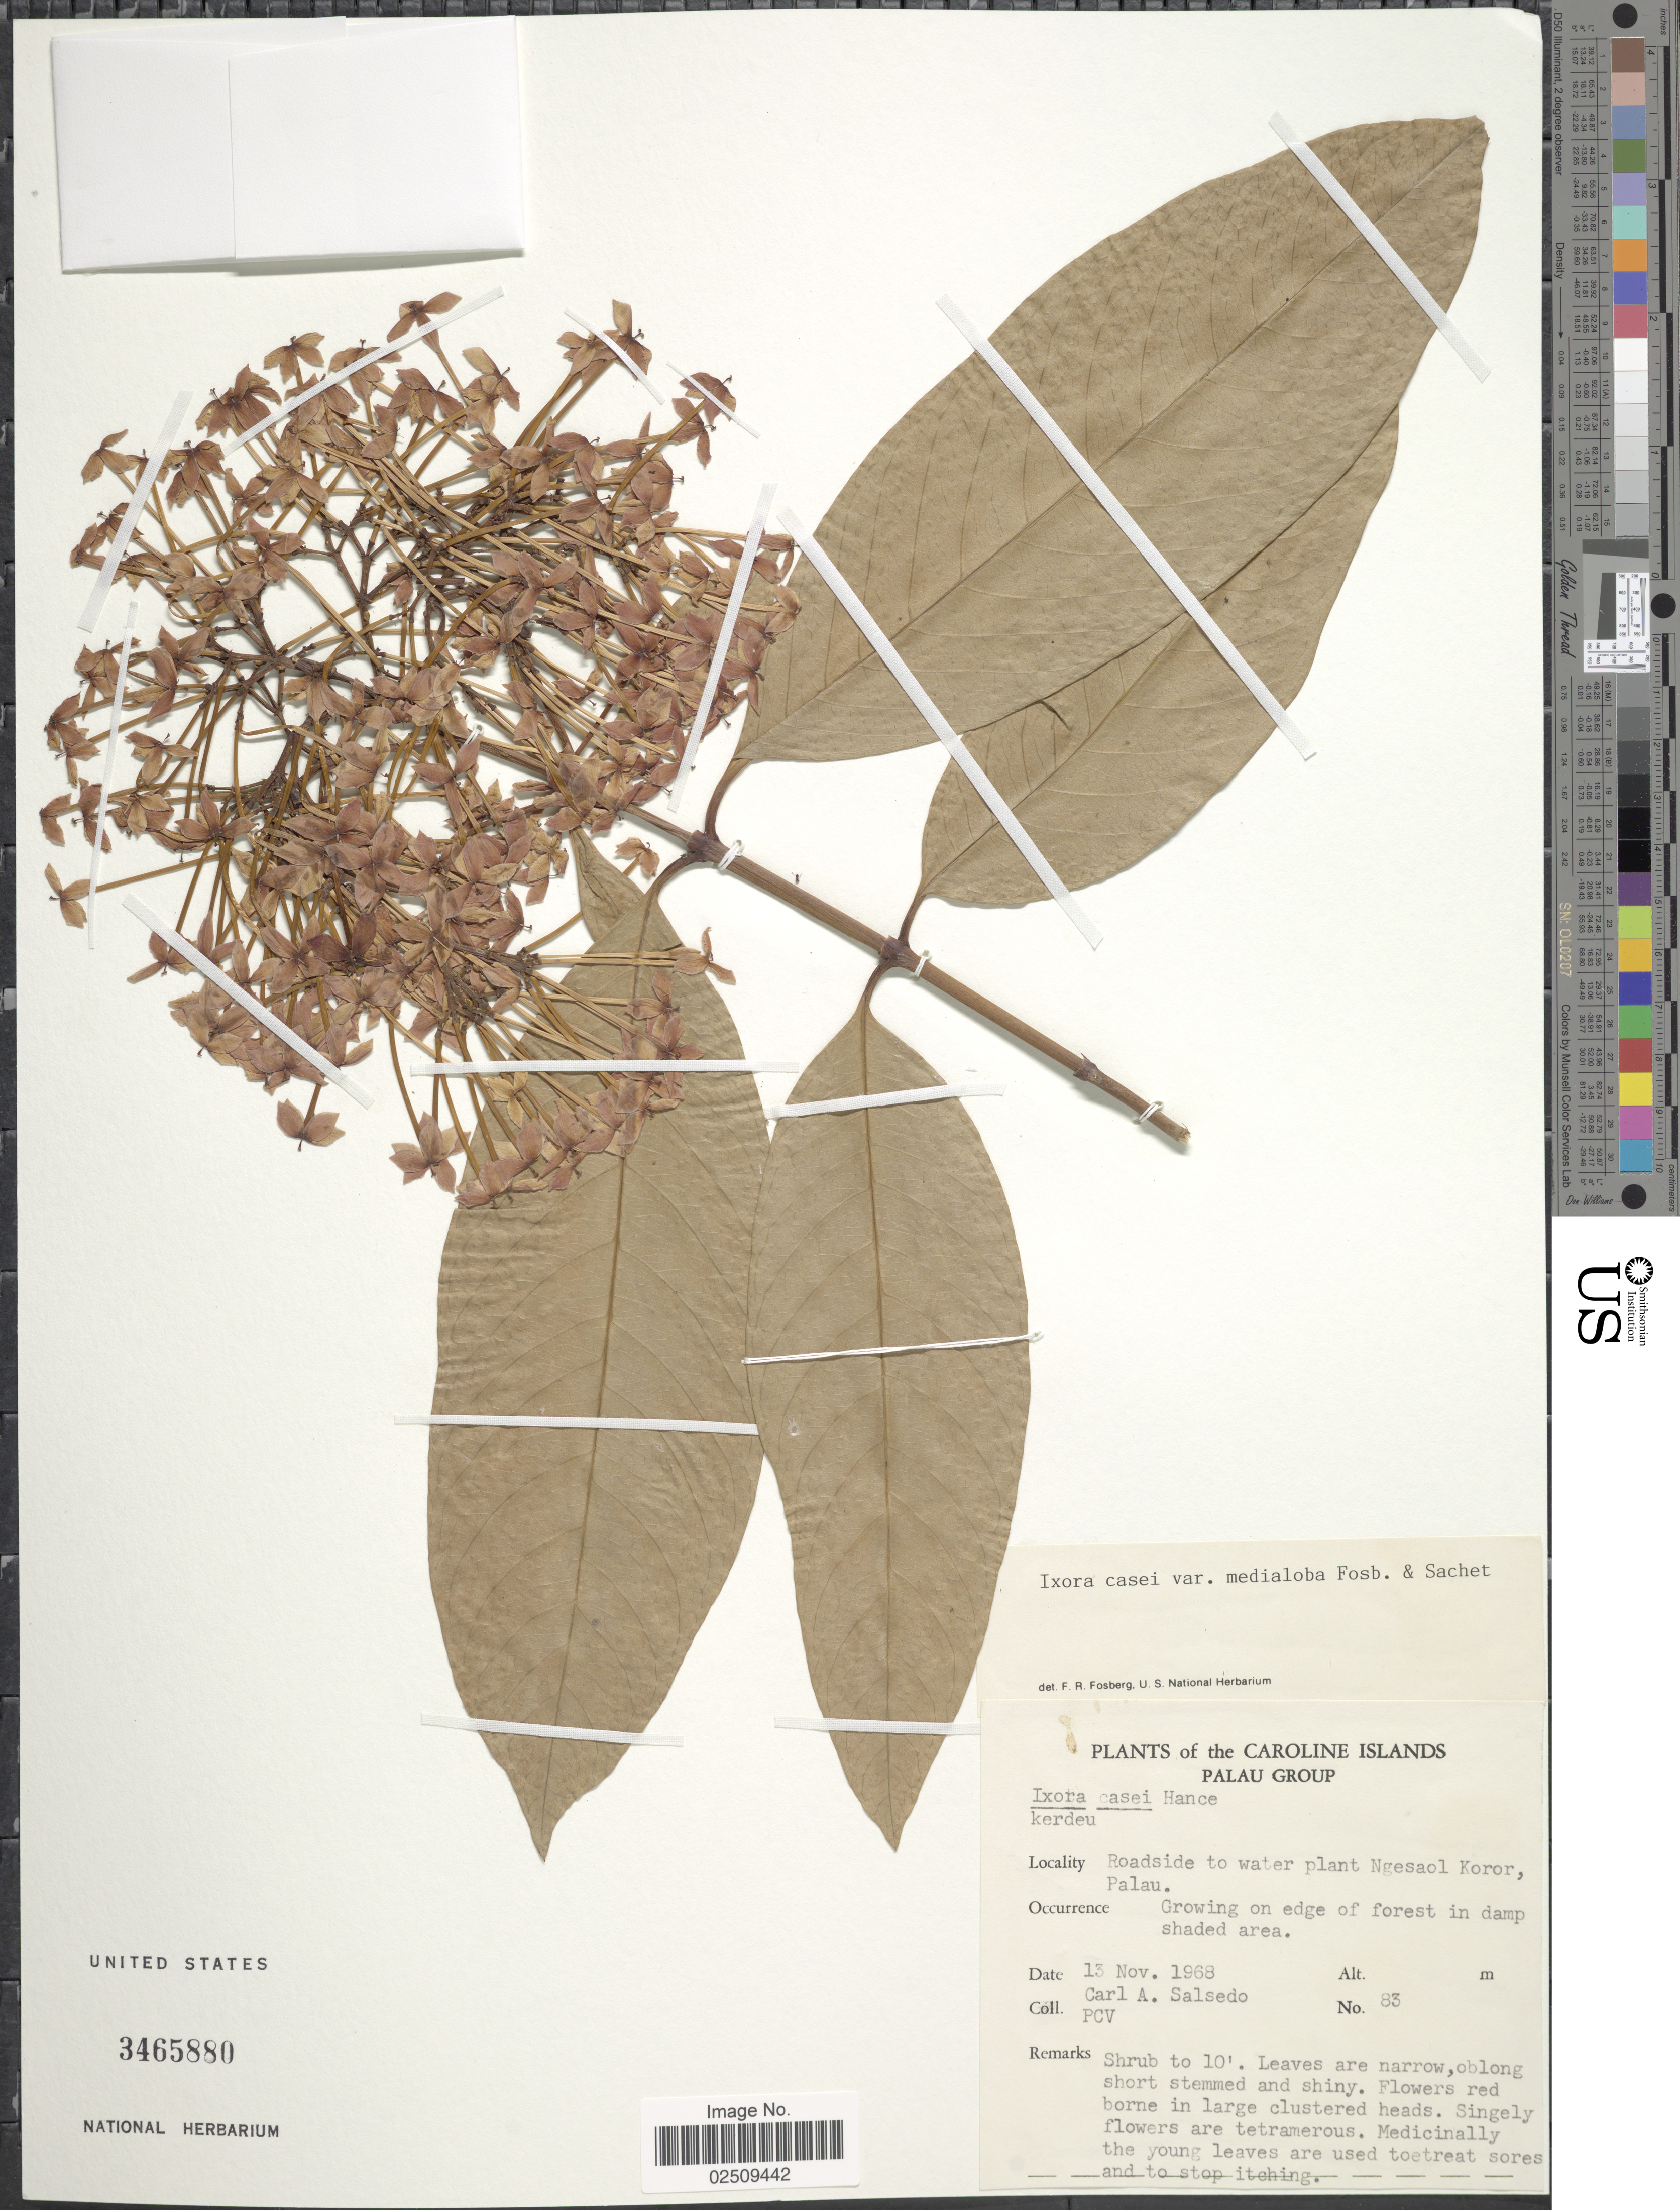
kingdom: Plantae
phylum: Tracheophyta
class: Magnoliopsida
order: Gentianales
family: Rubiaceae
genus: Ixora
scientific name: Ixora casei var. medialoba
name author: Fosberg & Sachet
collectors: C.A. Salsedo & P. C. V.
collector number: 83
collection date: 1968-11-13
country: Palau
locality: The Caroline Islands, Palau Group, Roadside to water plant Ngesaol Koror, Palau, Growing on edge of forest in damp shaded area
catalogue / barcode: US 3465880